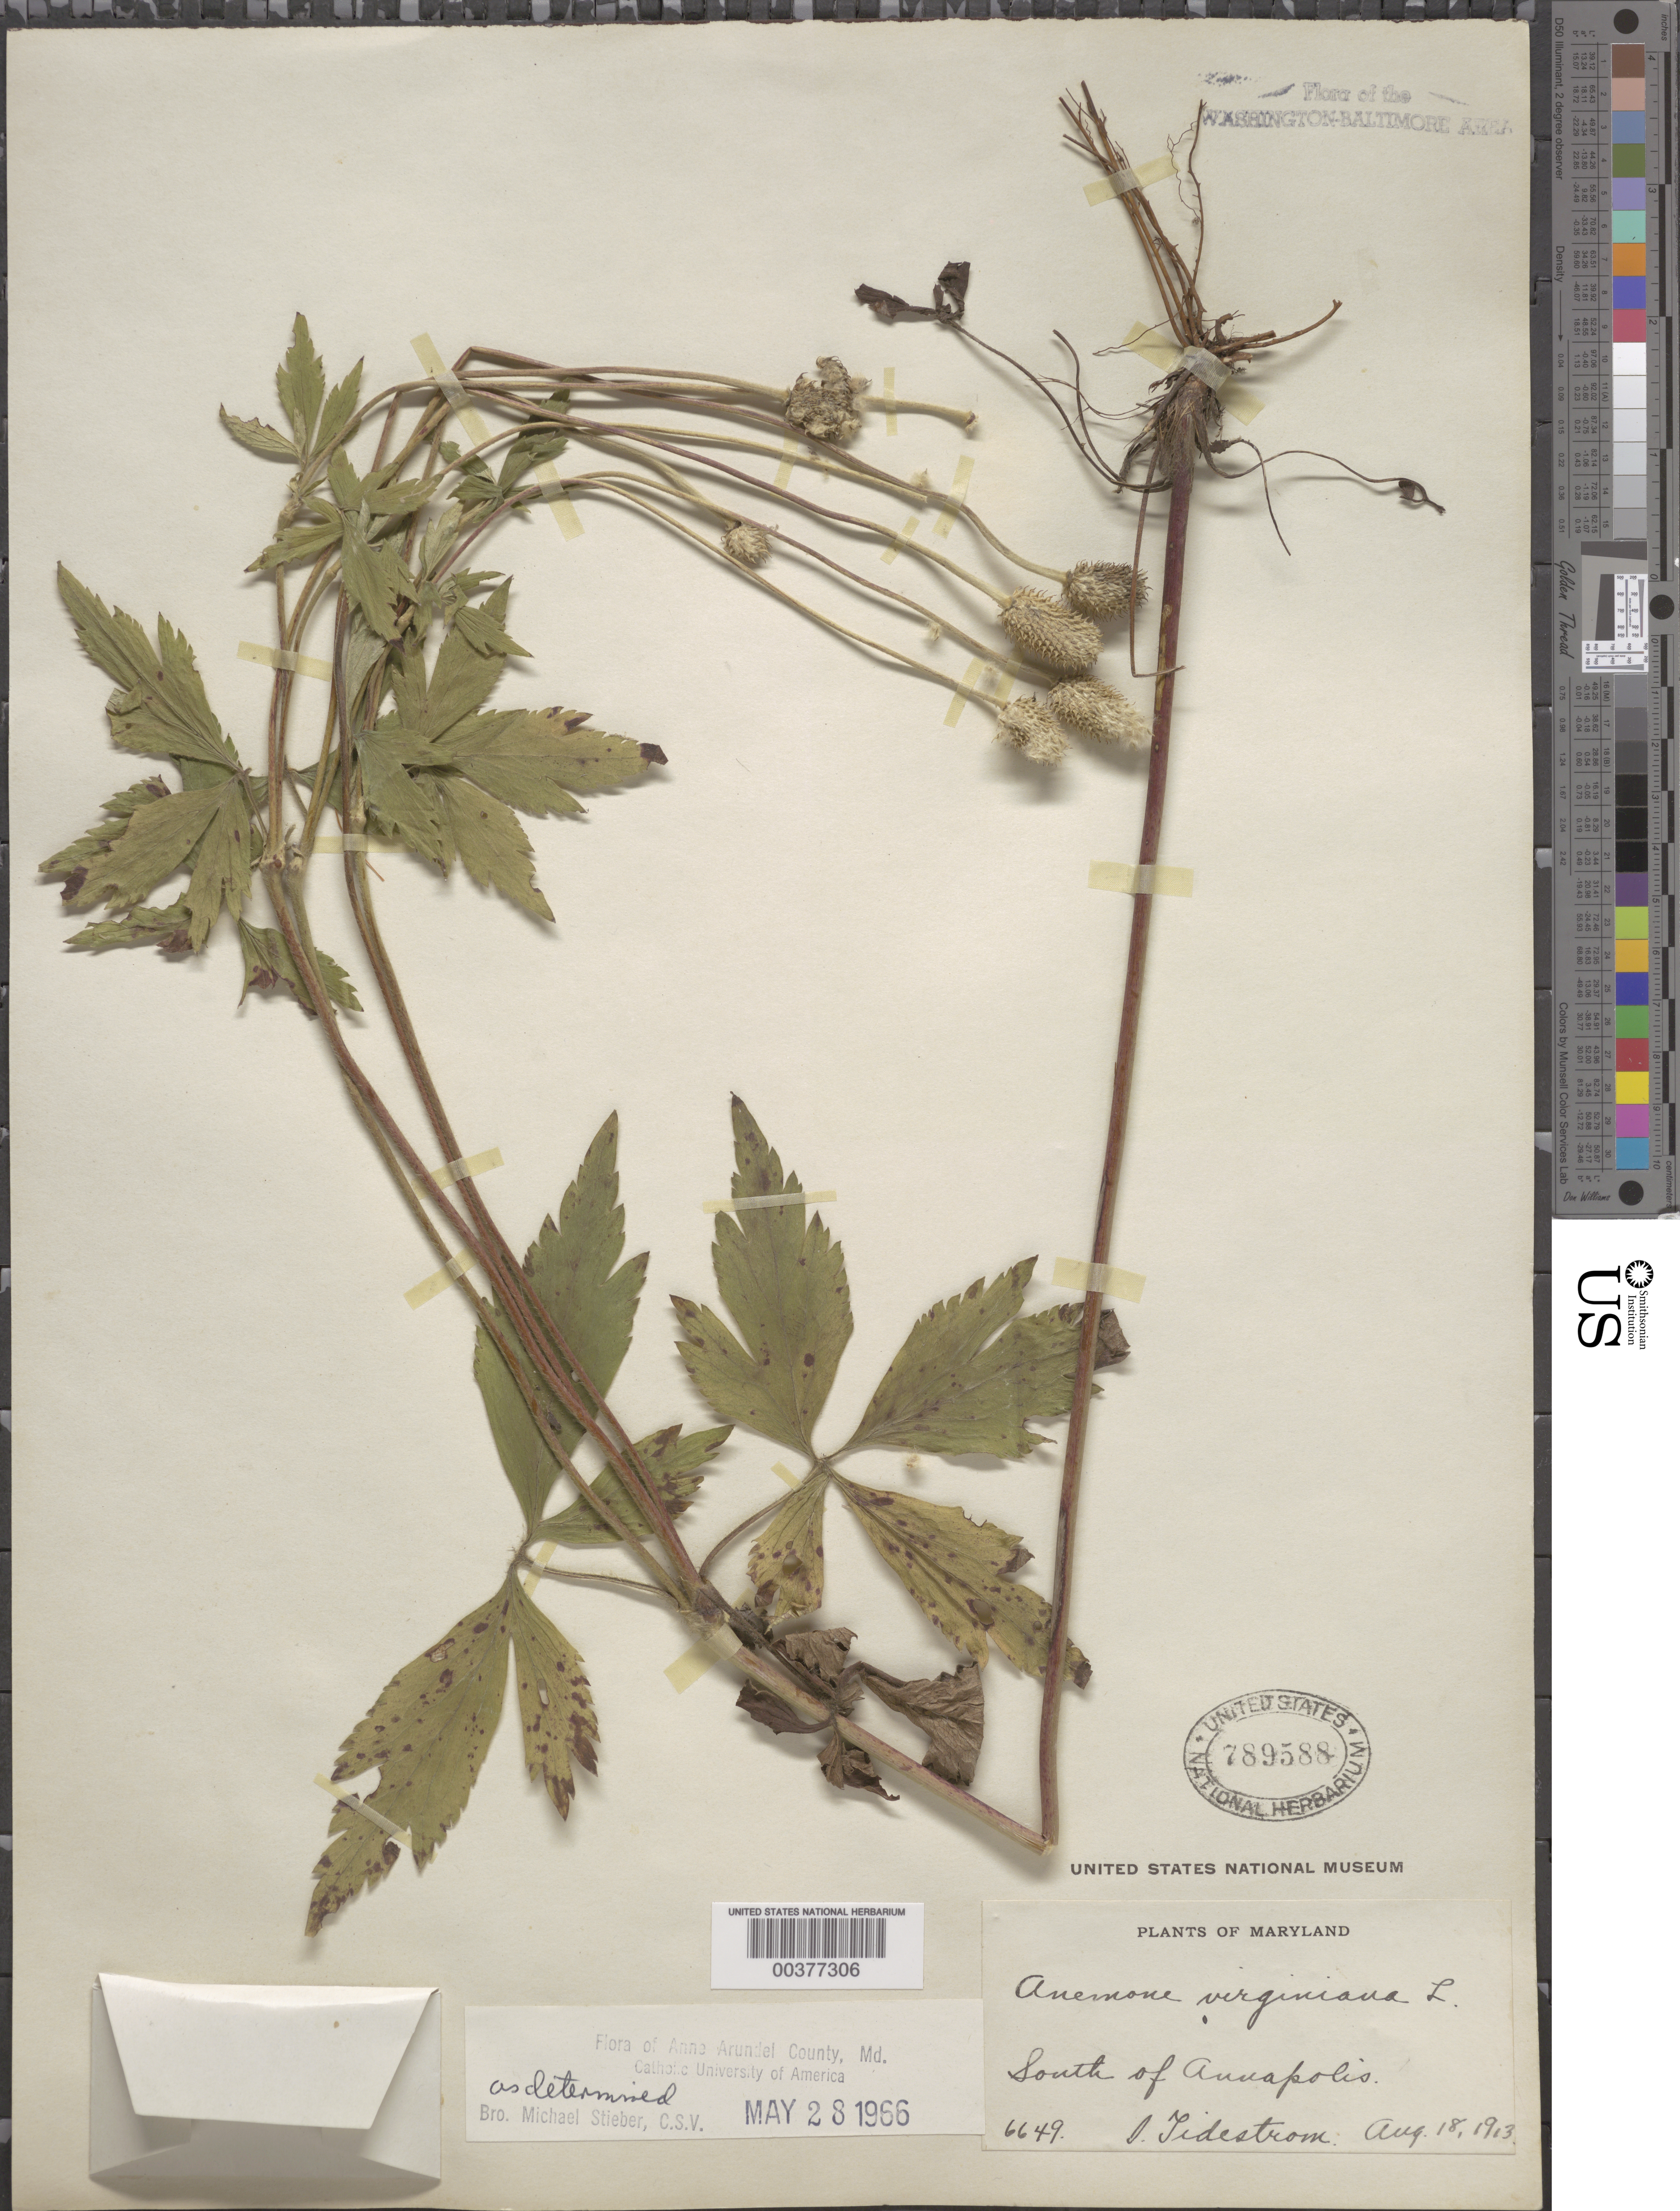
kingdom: Plantae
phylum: Tracheophyta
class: Magnoliopsida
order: Ranunculales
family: Ranunculaceae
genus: Anemone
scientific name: Anemone virginiana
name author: L.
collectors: I. F. Tidestrom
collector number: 6649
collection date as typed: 18 Aug 1913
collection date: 1913-08-18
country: United States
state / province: Maryland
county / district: Anne Arundel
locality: South of Annapolis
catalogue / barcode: US 789588